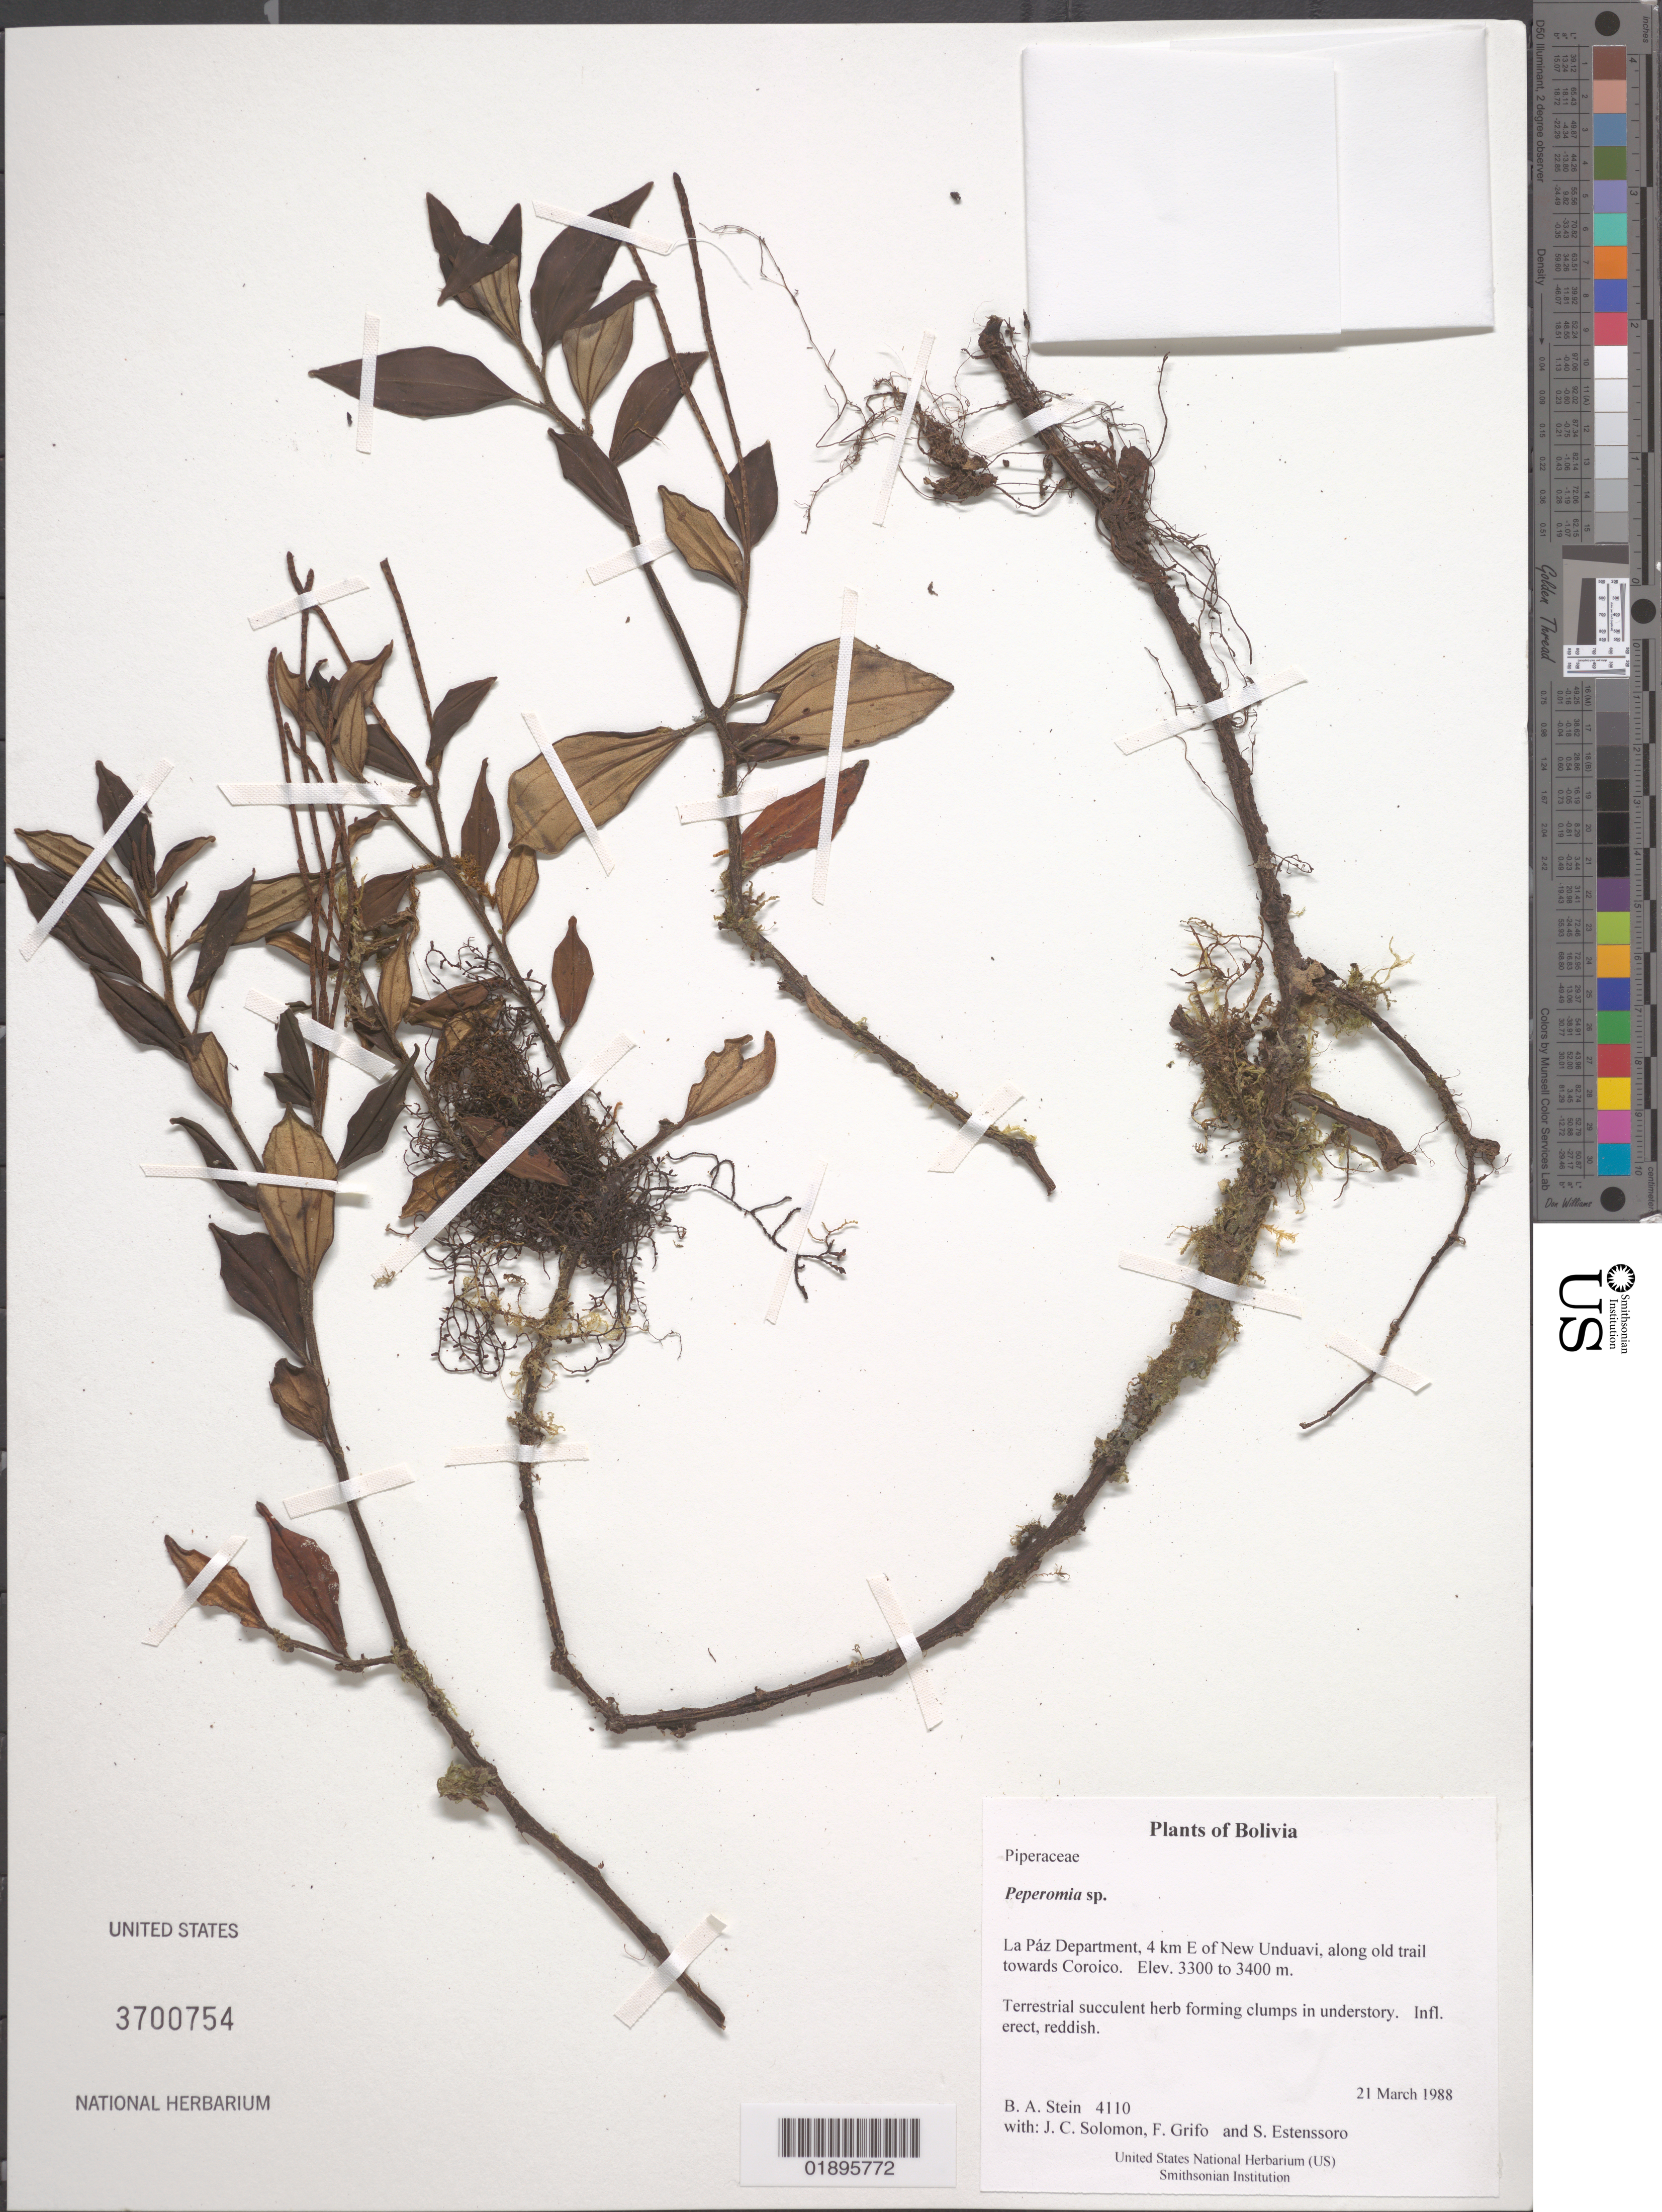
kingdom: Plantae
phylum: Tracheophyta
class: Magnoliopsida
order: Piperales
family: Piperaceae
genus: Peperomia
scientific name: Peperomia sp.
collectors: B. A. Stein, J. C. Solomon, F. Grifo & S. Estenssoro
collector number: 4110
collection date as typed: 21 March 1988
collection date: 1988-03-21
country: Bolivia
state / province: La Páz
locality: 4 km E of New Unduavi, along old trail towards Coroico.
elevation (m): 3300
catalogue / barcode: US 3700754